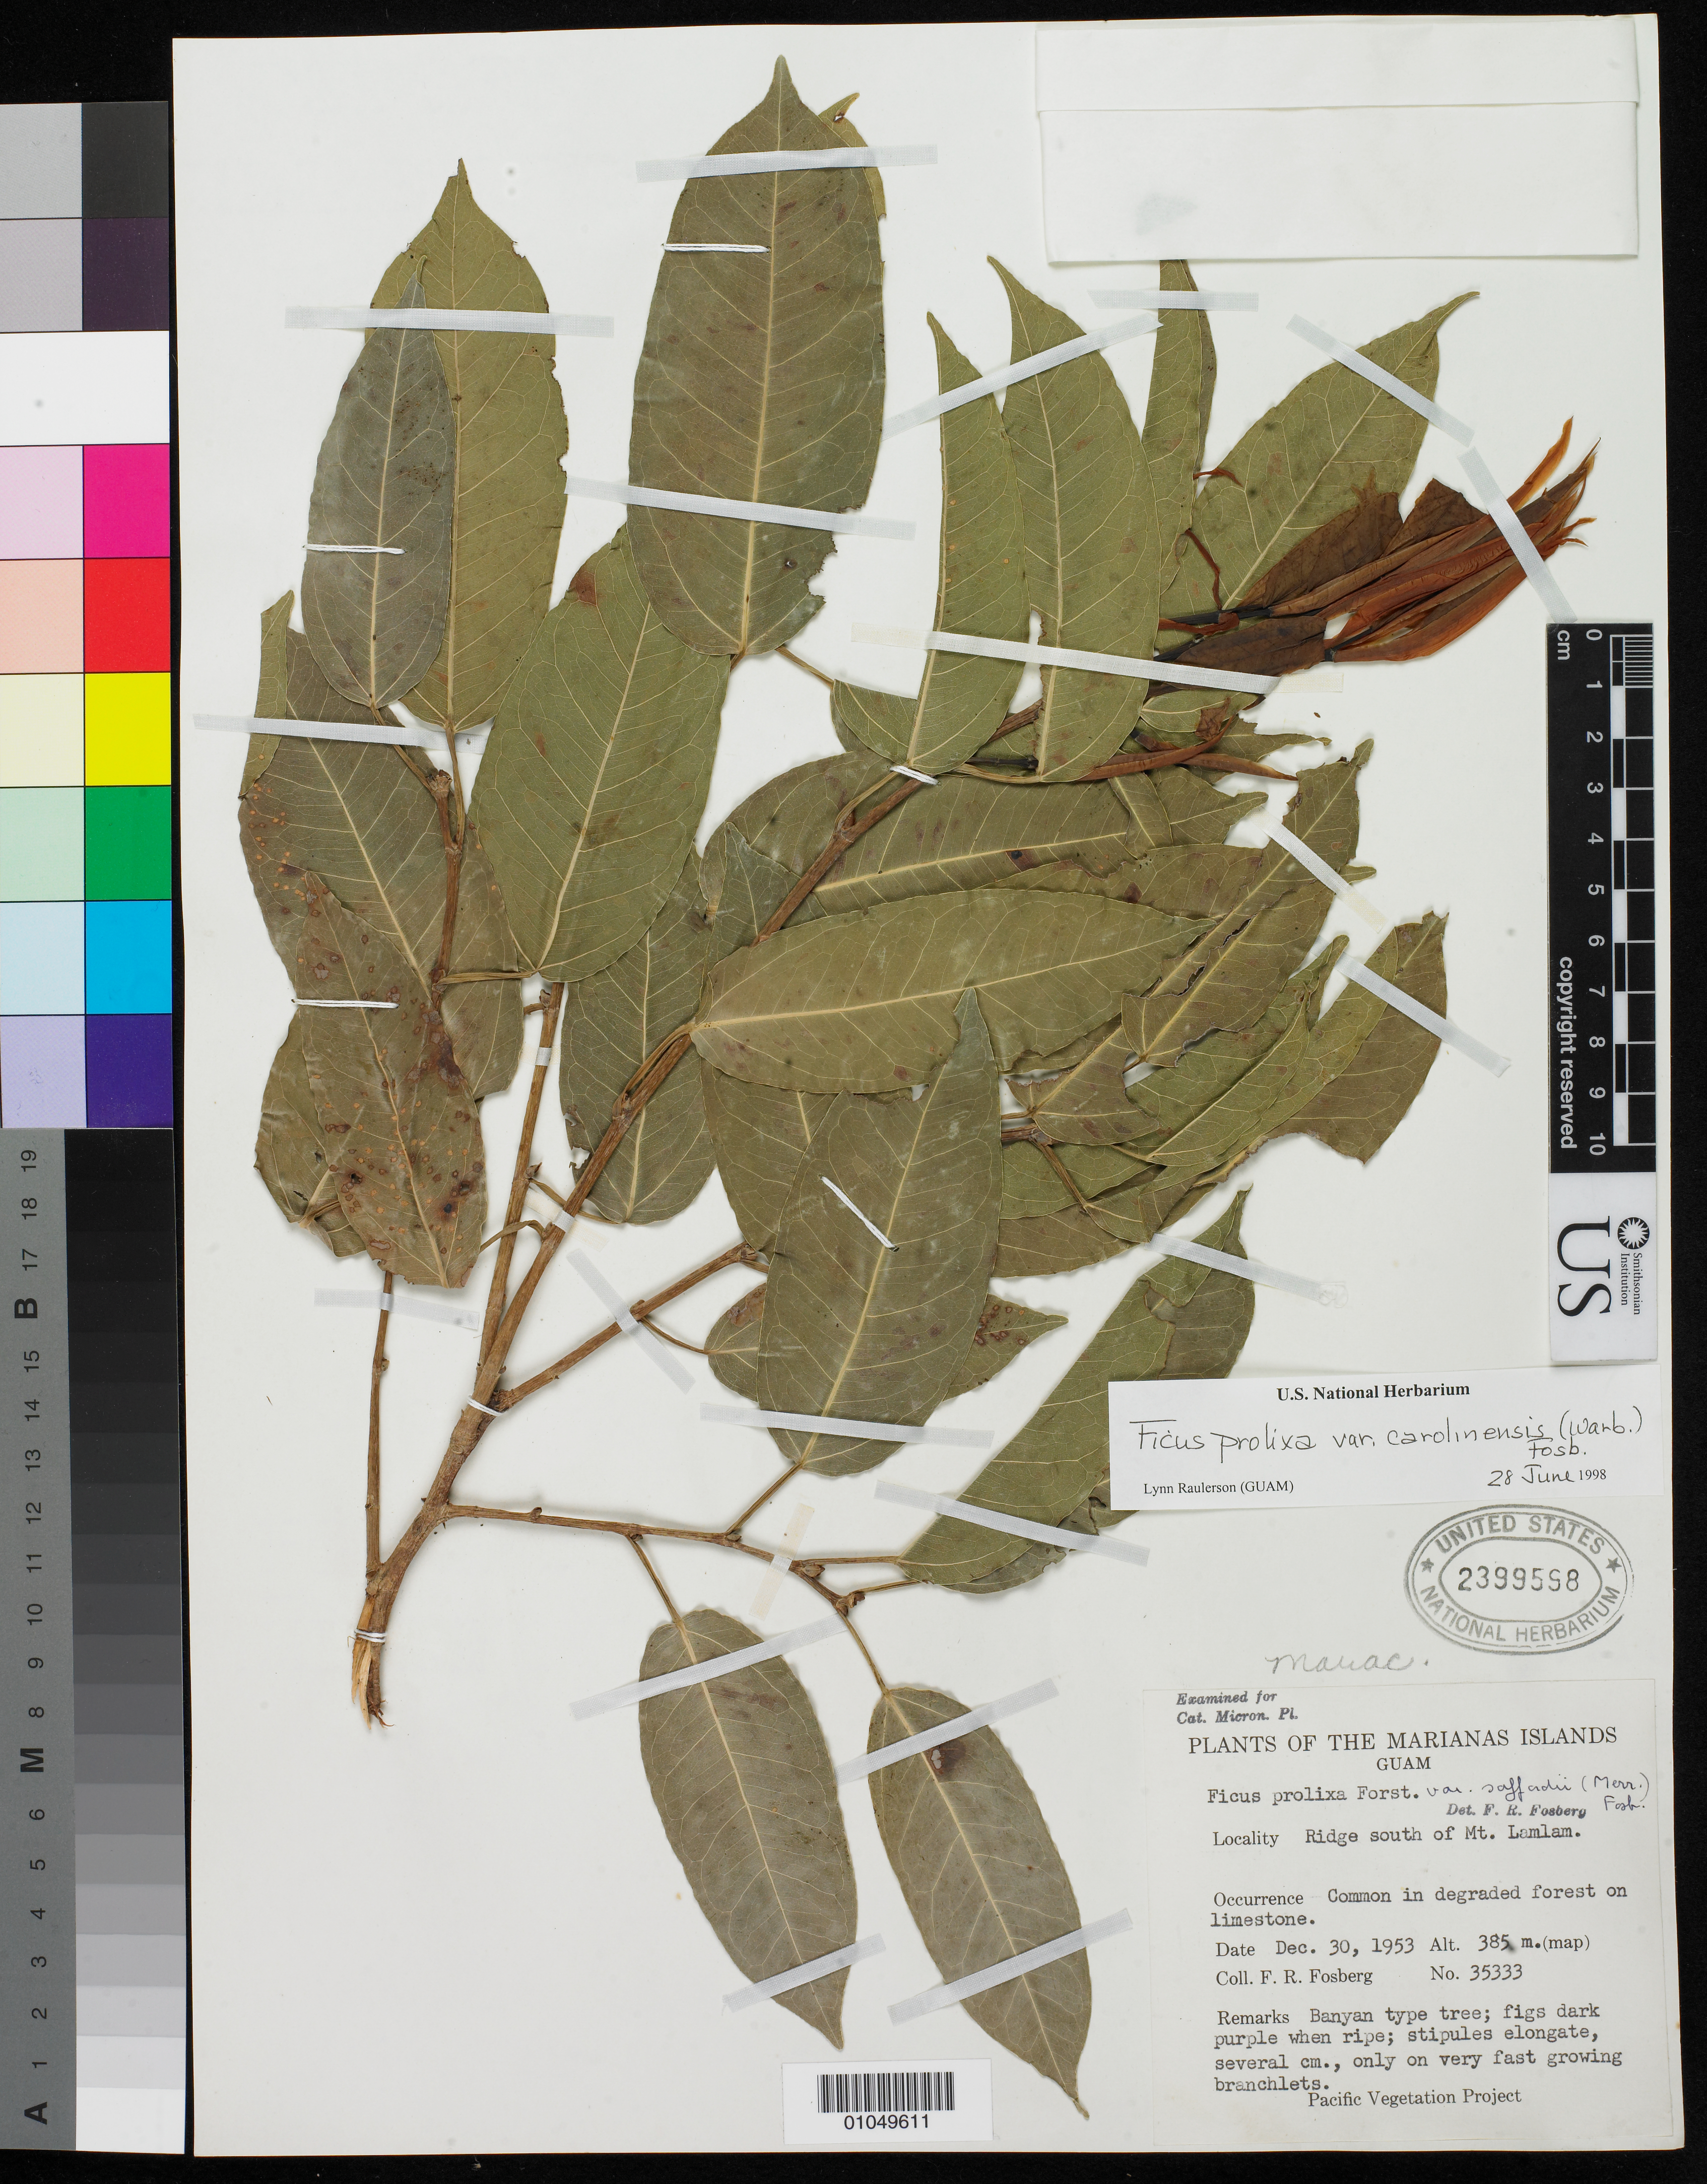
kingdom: Plantae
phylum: Tracheophyta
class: Magnoliopsida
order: Rosales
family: Moraceae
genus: Ficus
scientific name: Ficus prolixa var. subcordata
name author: Corner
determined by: Raulerson, L.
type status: Isotype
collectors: F. R. Fosberg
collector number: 35333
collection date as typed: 30 Dec 1953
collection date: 1953-12-30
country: Guam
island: Guam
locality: Ridge south of Mt. Lamlam.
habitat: Common in degraded forest on limestone.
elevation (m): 385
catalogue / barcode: US 2399598